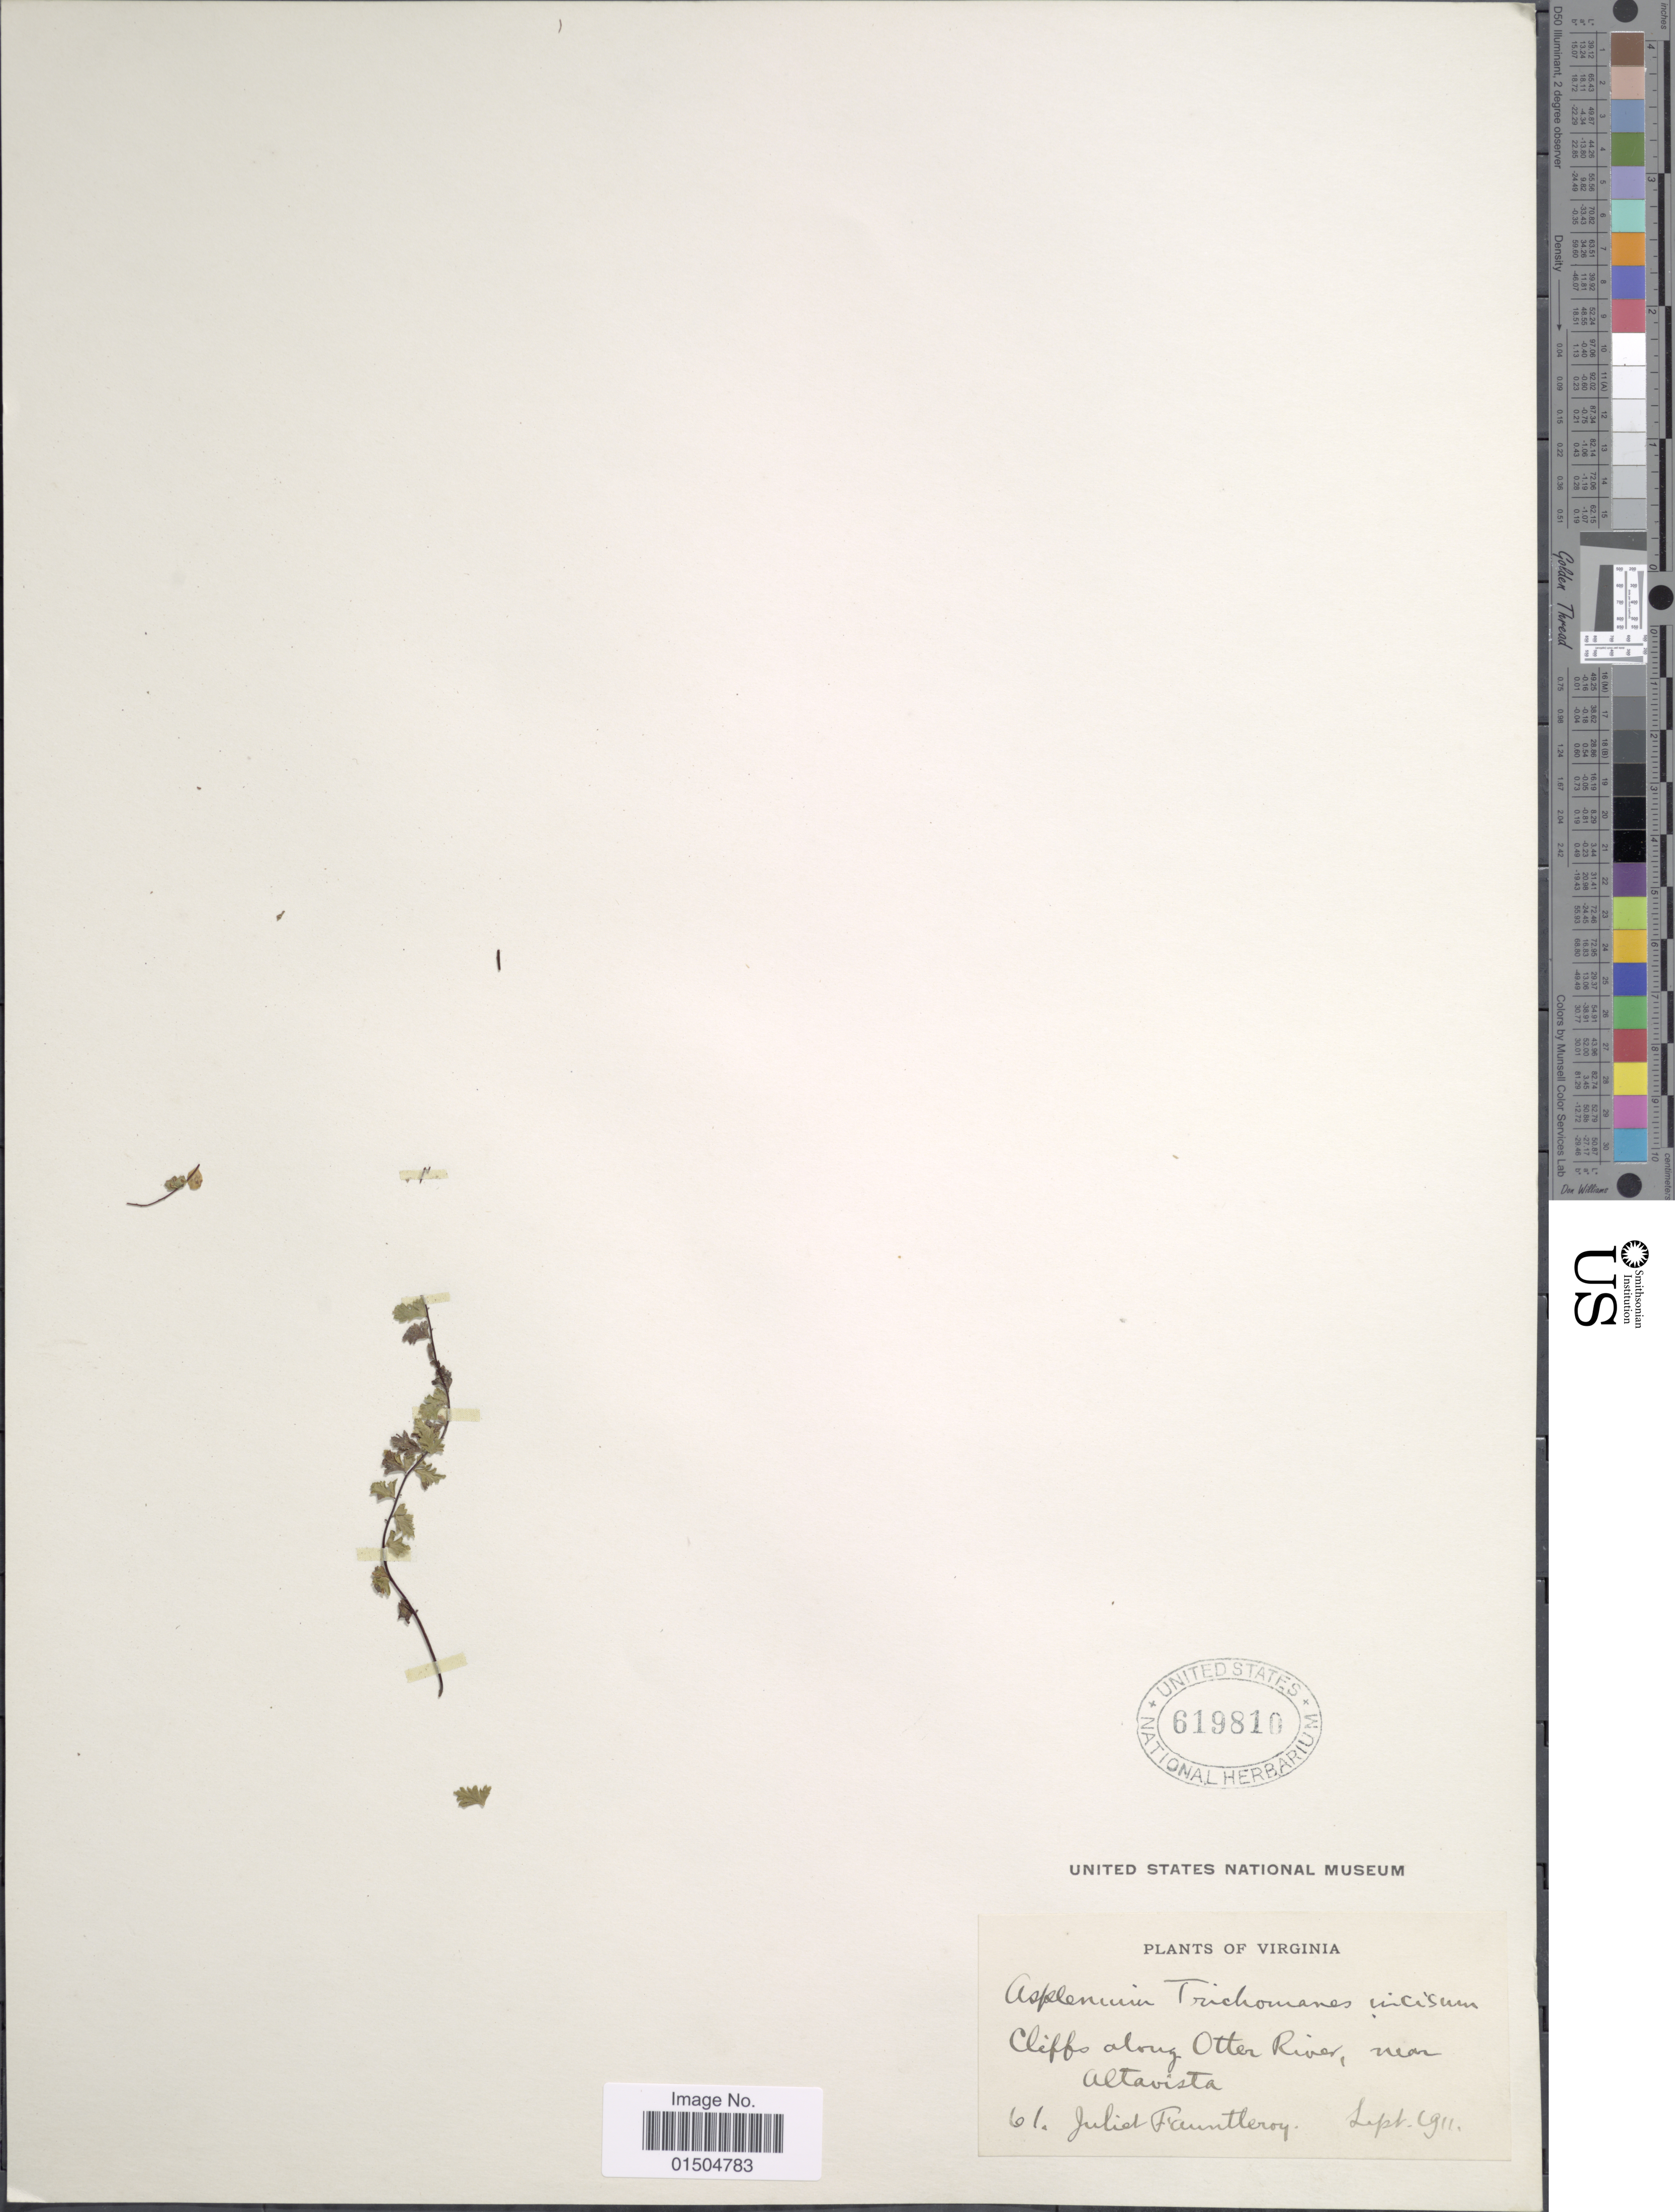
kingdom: Plantae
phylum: Tracheophyta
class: Polypodiopsida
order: Polypodiales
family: Aspleniaceae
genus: Asplenium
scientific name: Asplenium trichomanes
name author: L.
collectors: J. Fauntleroy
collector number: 61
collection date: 1911-09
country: United States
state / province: Virginia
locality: Cliffs along Otter River, near Altavista.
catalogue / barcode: US 619810